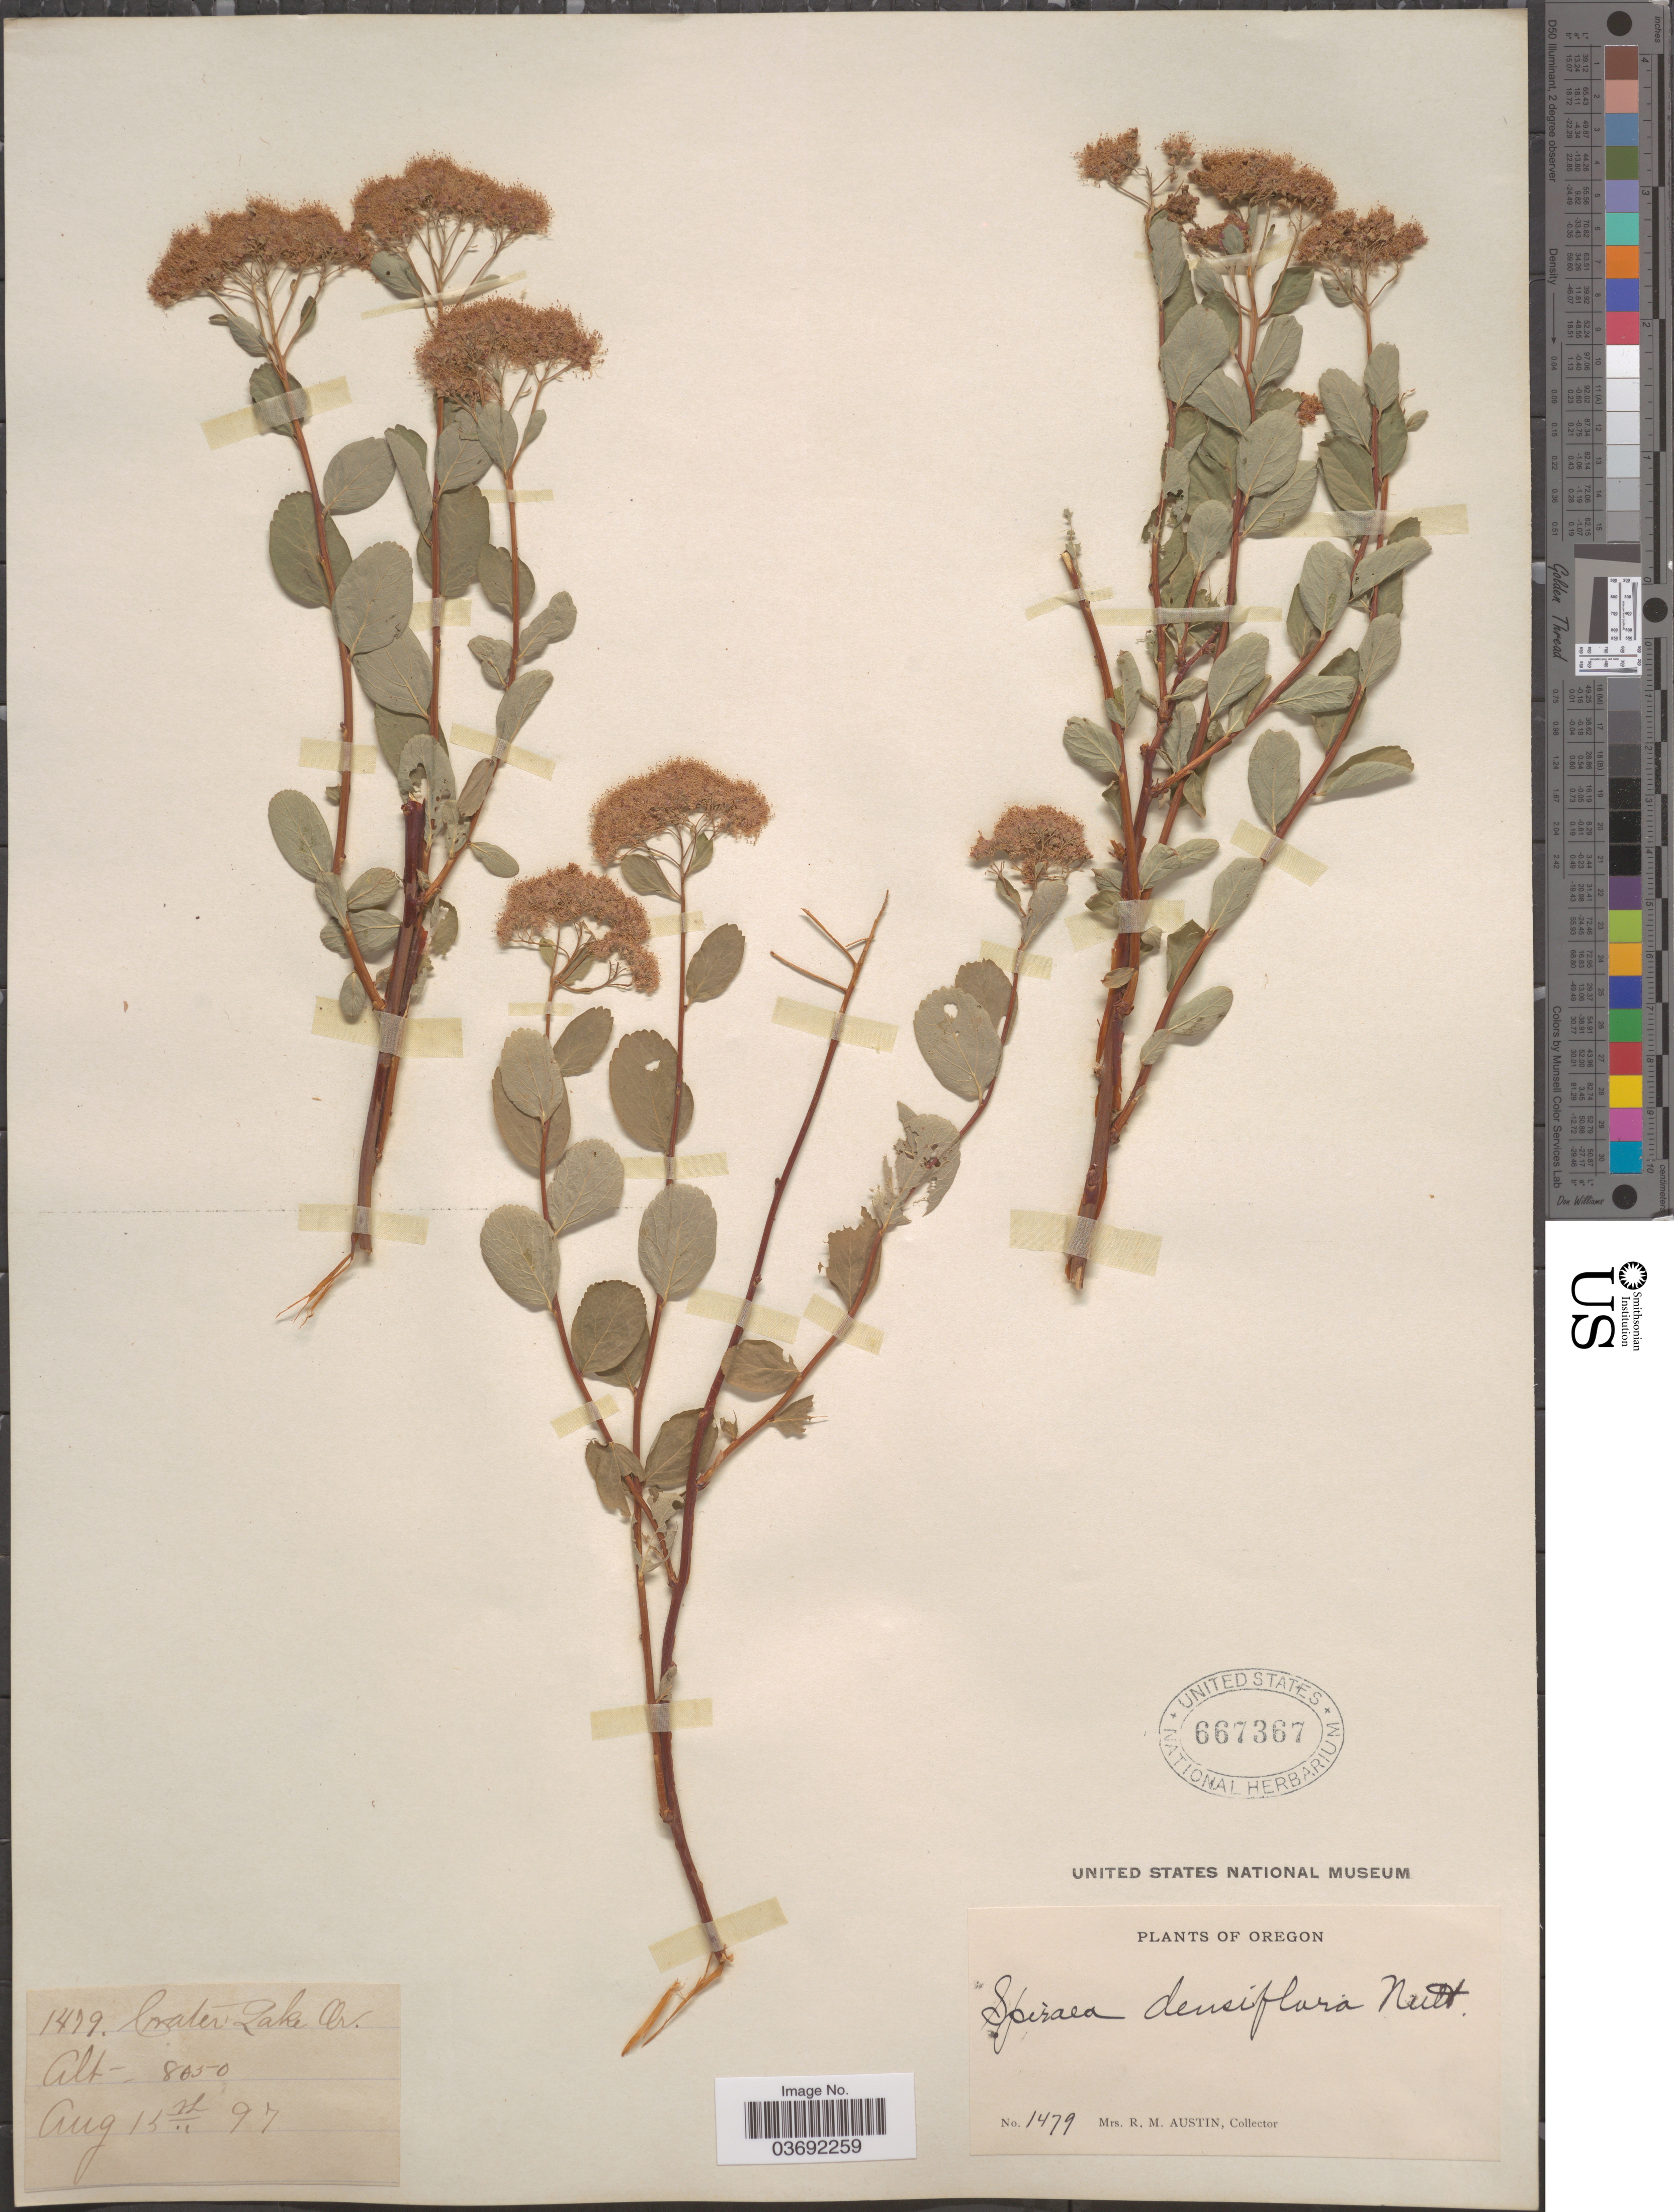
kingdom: Plantae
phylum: Tracheophyta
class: Magnoliopsida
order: Rosales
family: Rosaceae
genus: Spiraea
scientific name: Spiraea densiflora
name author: Nutt. ex Greenm.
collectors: R. Austin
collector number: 1479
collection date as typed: Transcribed d/m/y: 15/8/97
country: United States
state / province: Oregon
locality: Crater Lake.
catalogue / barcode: US 667367